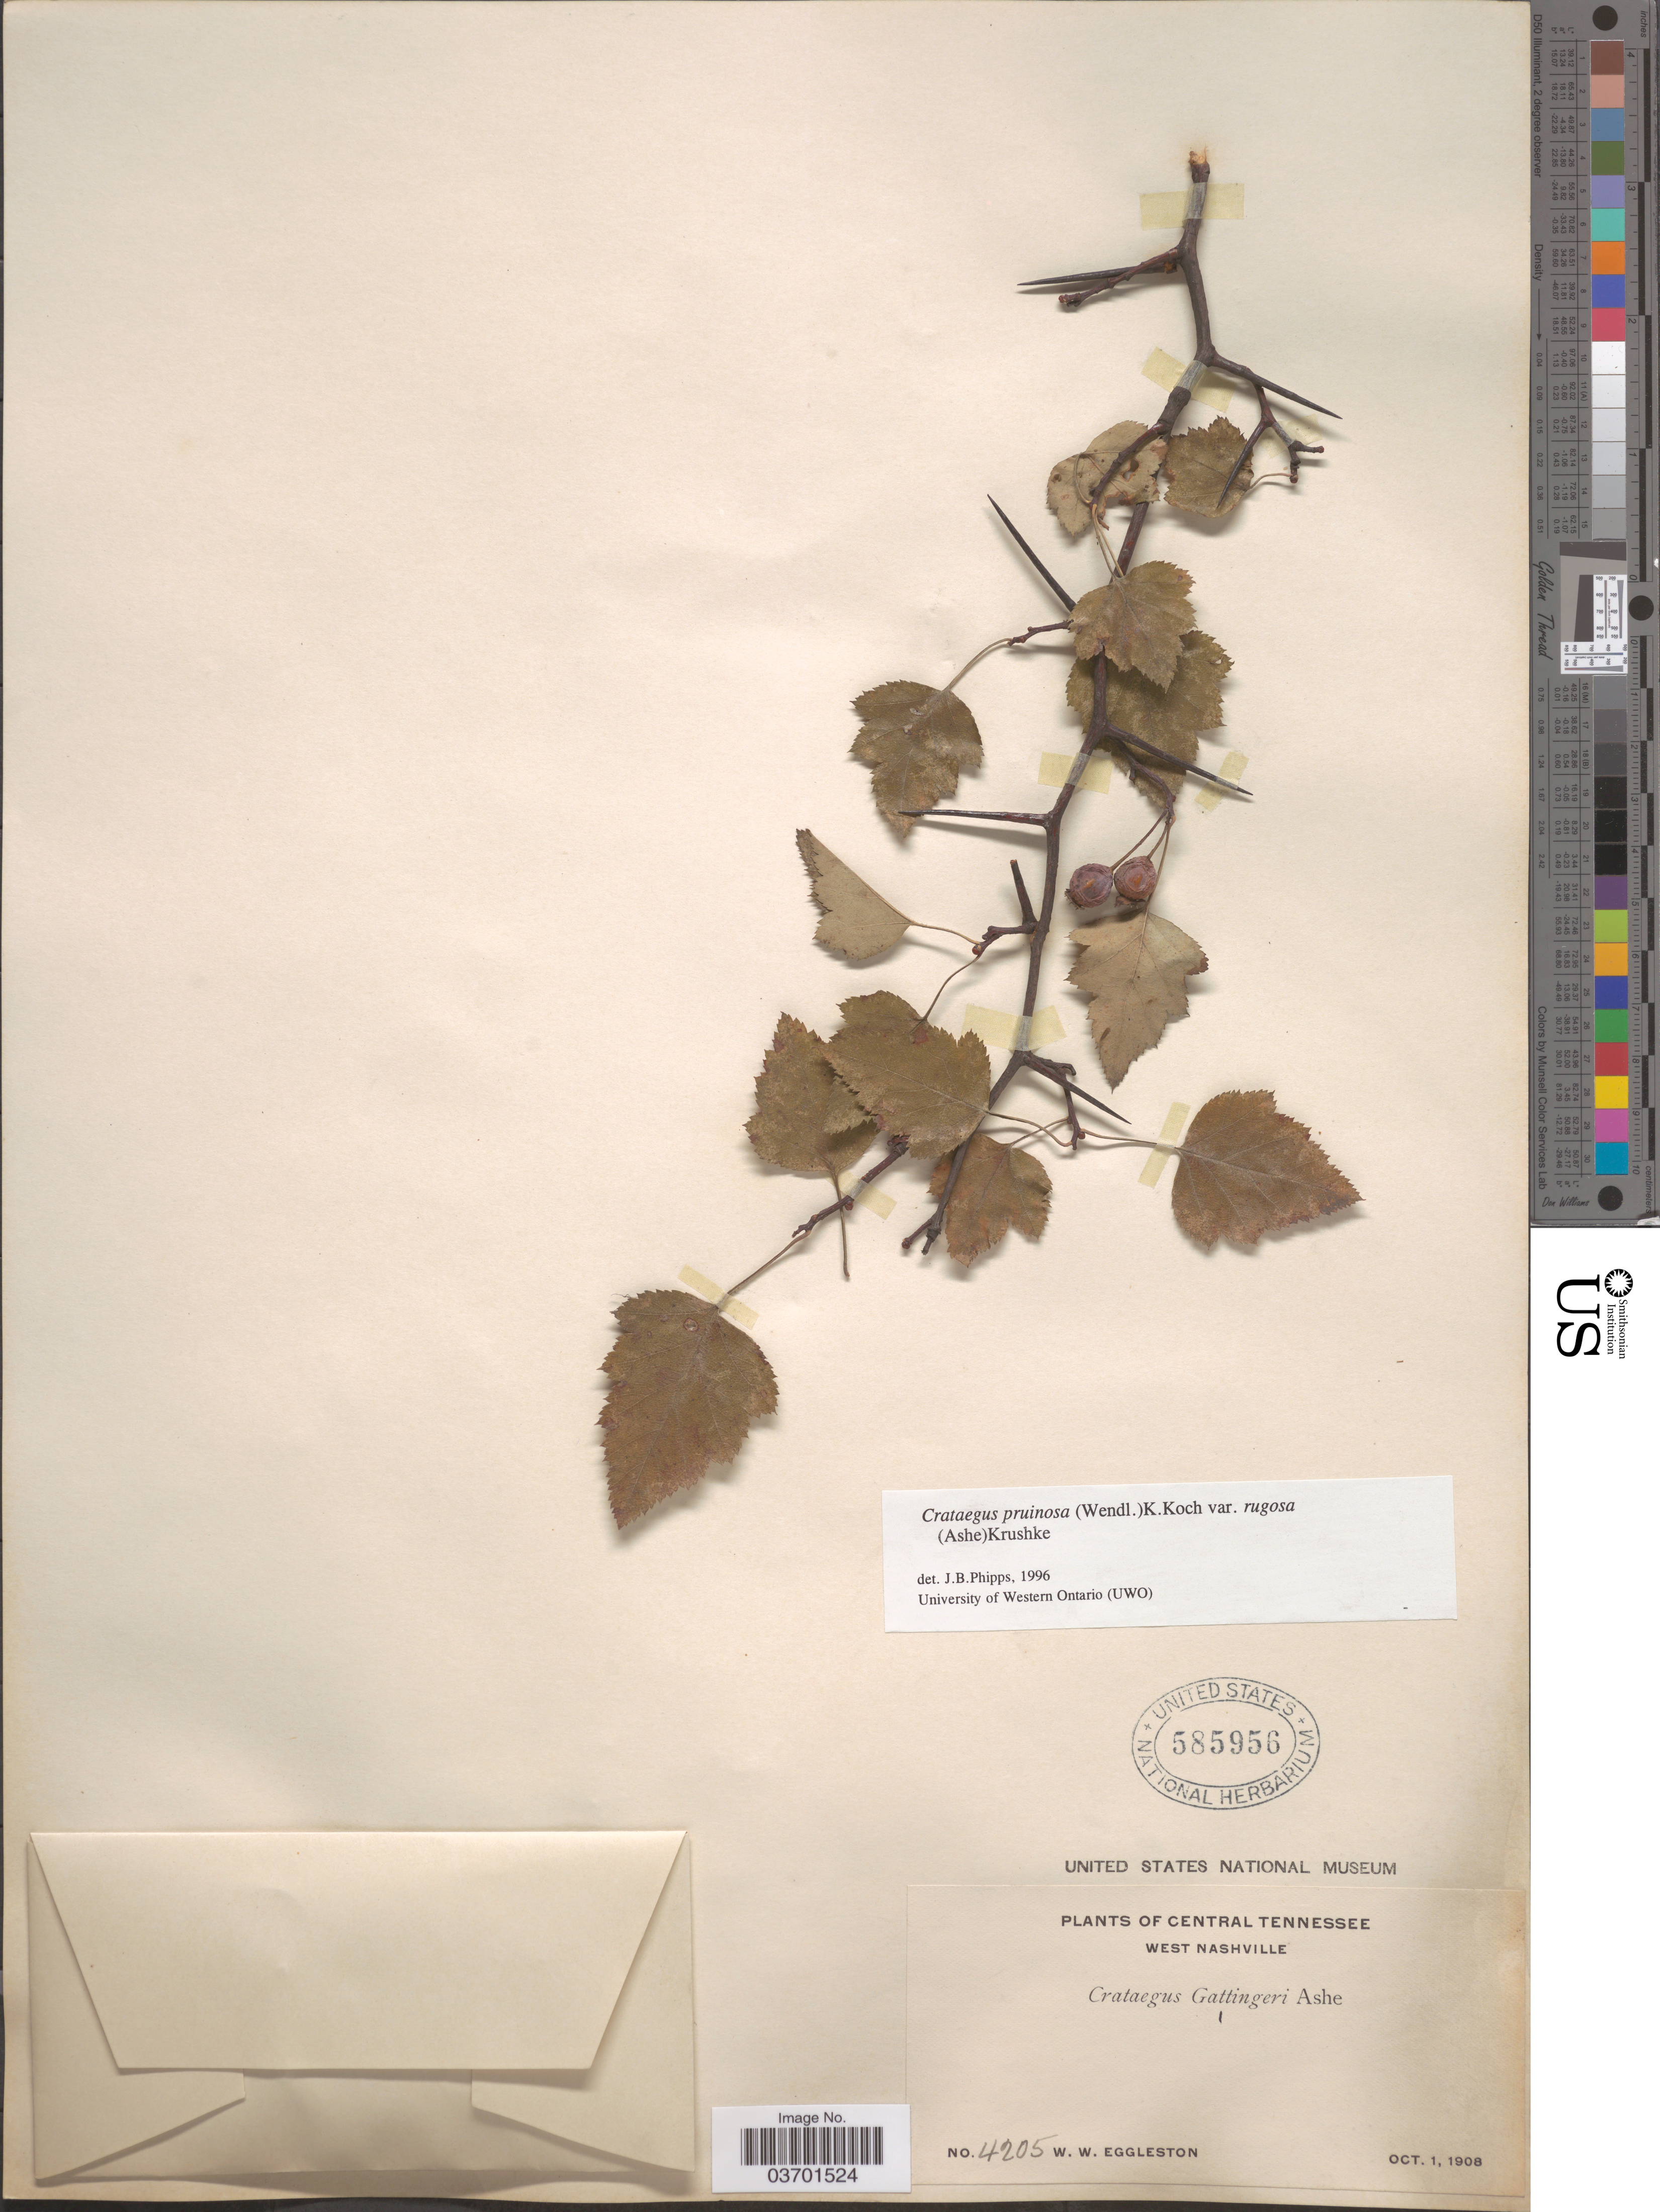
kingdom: Plantae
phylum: Tracheophyta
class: Magnoliopsida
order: Rosales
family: Rosaceae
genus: Crataegus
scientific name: Crataegus pruinosa var. rugosa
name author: (Ashe) Kruschke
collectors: W. W. Eggleston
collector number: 4205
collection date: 1908-10-01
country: United States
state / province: Tennessee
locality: Central Tennessee. West Nashville.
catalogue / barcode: US 585956